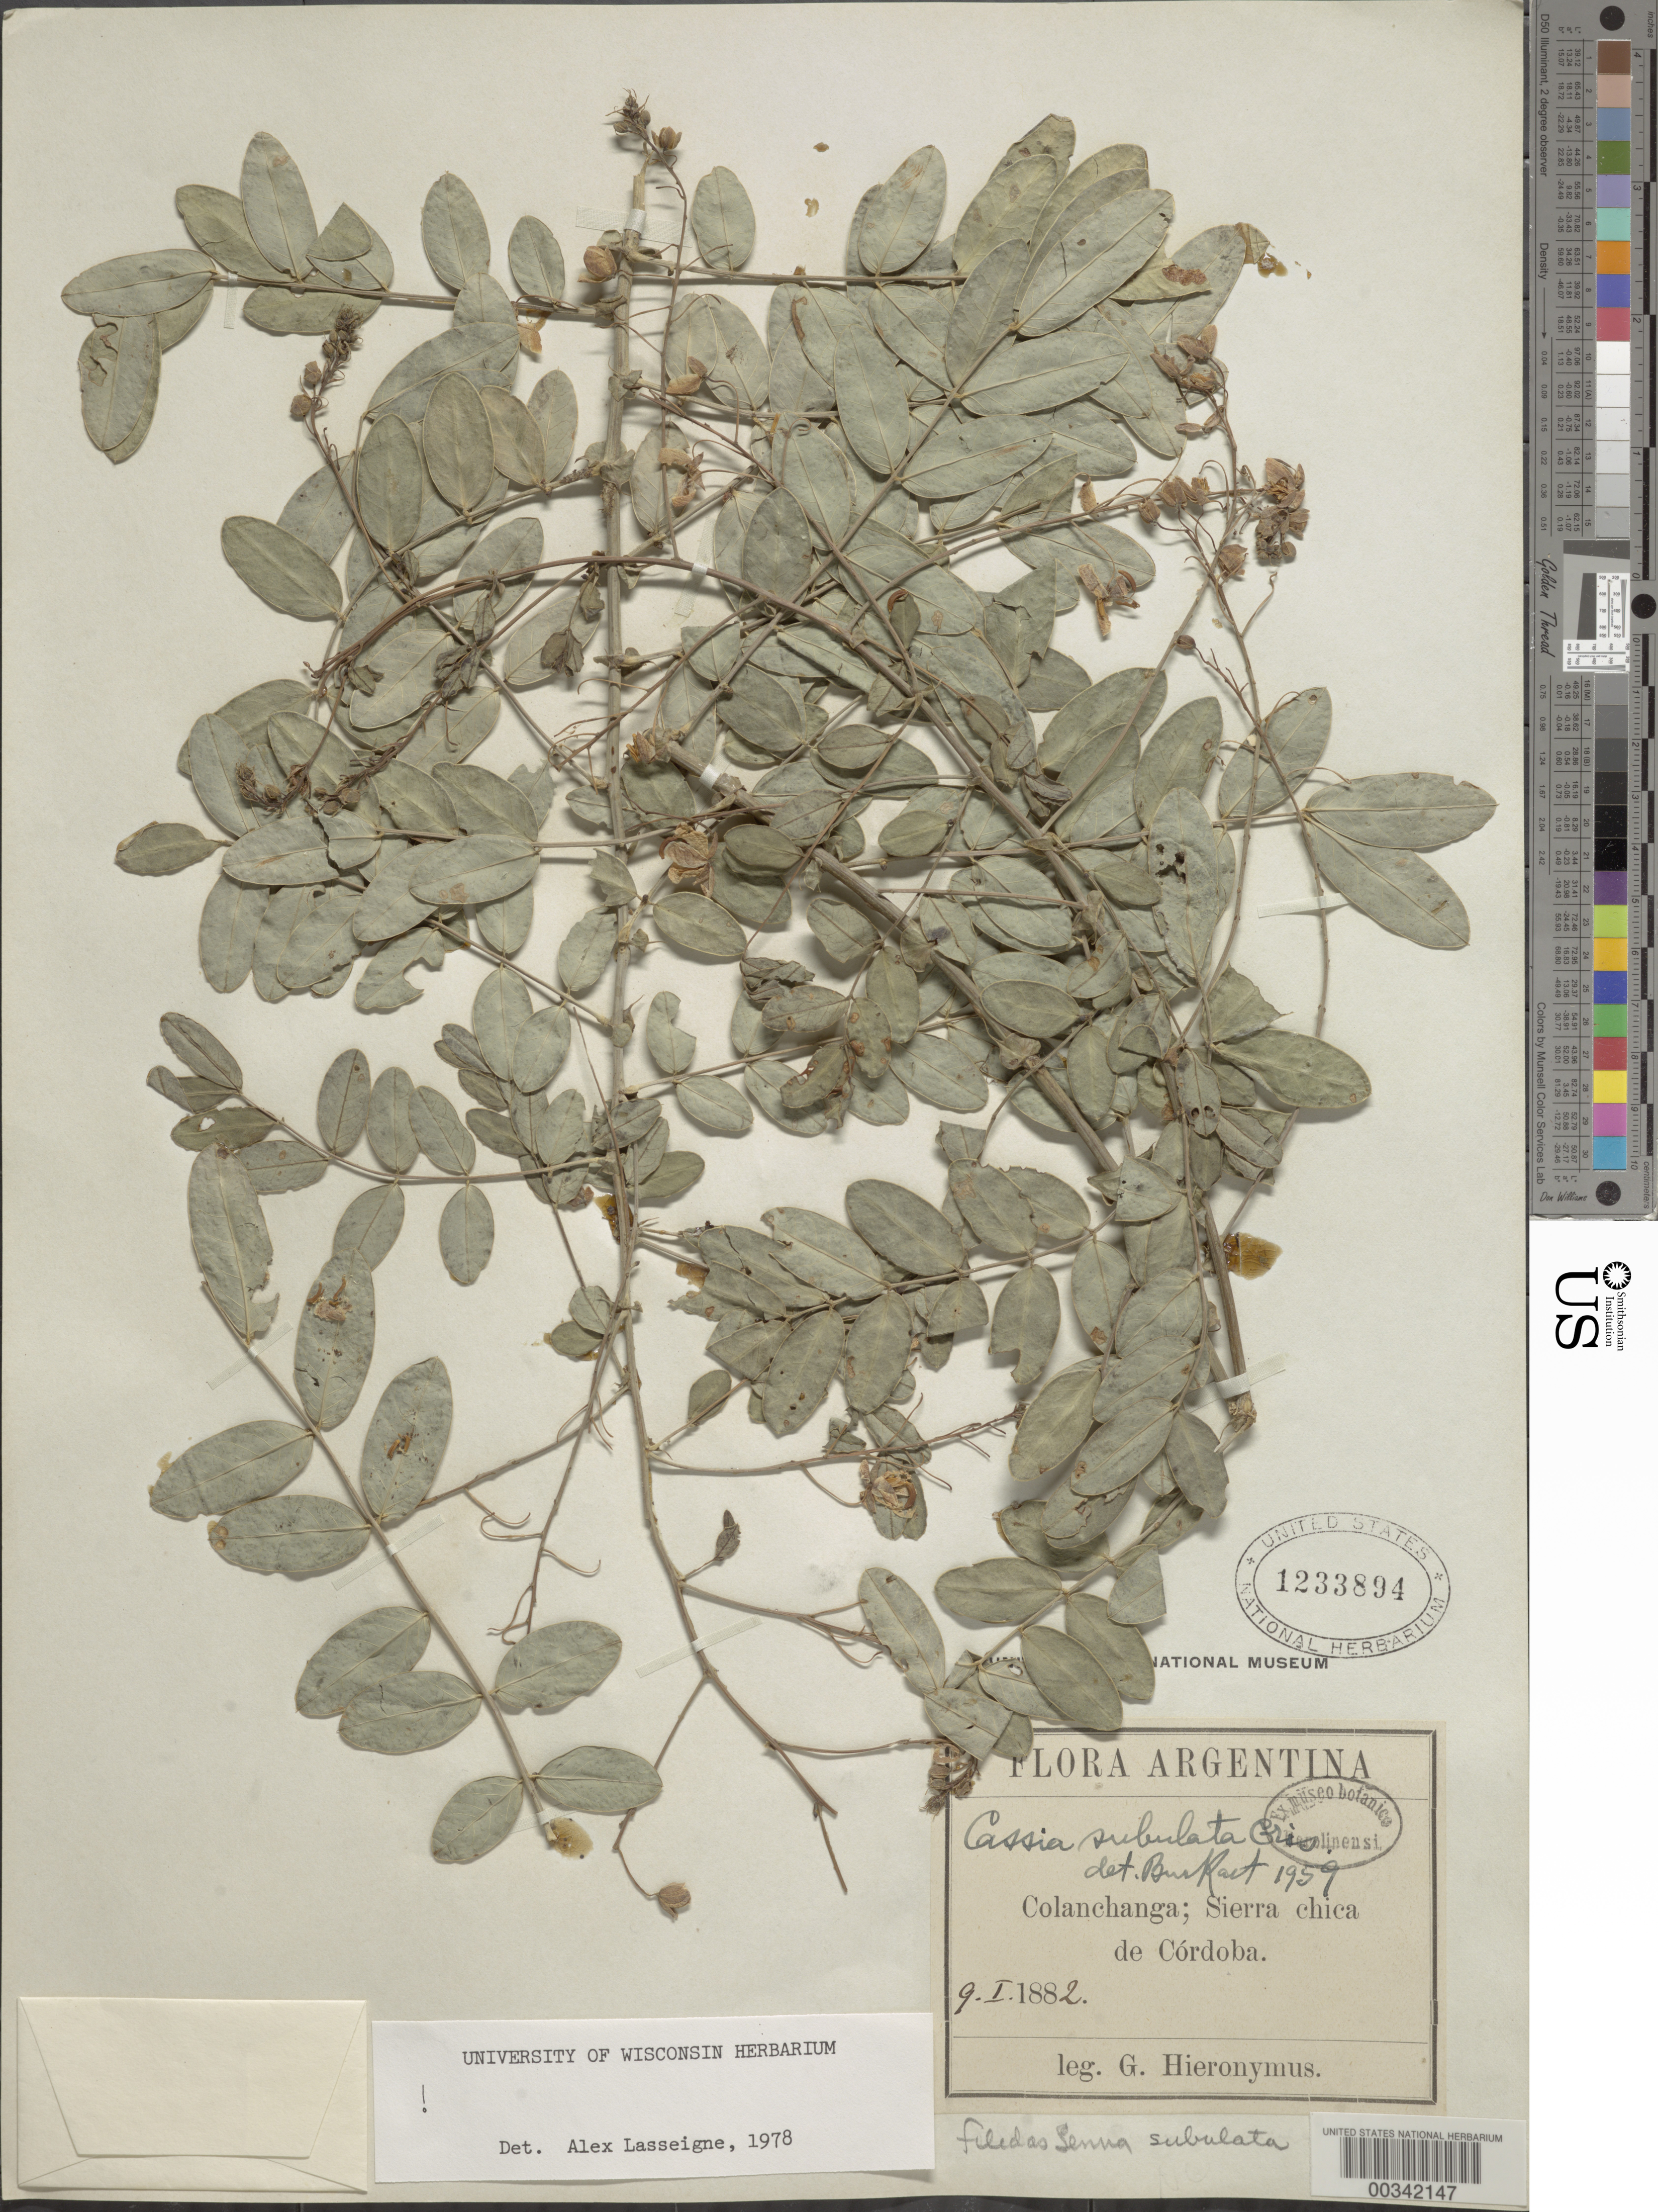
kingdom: Plantae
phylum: Tracheophyta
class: Magnoliopsida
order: Fabales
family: Fabaceae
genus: Senna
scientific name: Senna subulata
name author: (Griseb.) H.S. Irwin & Barneby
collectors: G. H. Hieronymus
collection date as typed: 09 Jan 1882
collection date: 1882-01-09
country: Argentina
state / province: Córdoba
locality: Colanchanga; Sierra Chica de Cordoba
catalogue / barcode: US 1233894